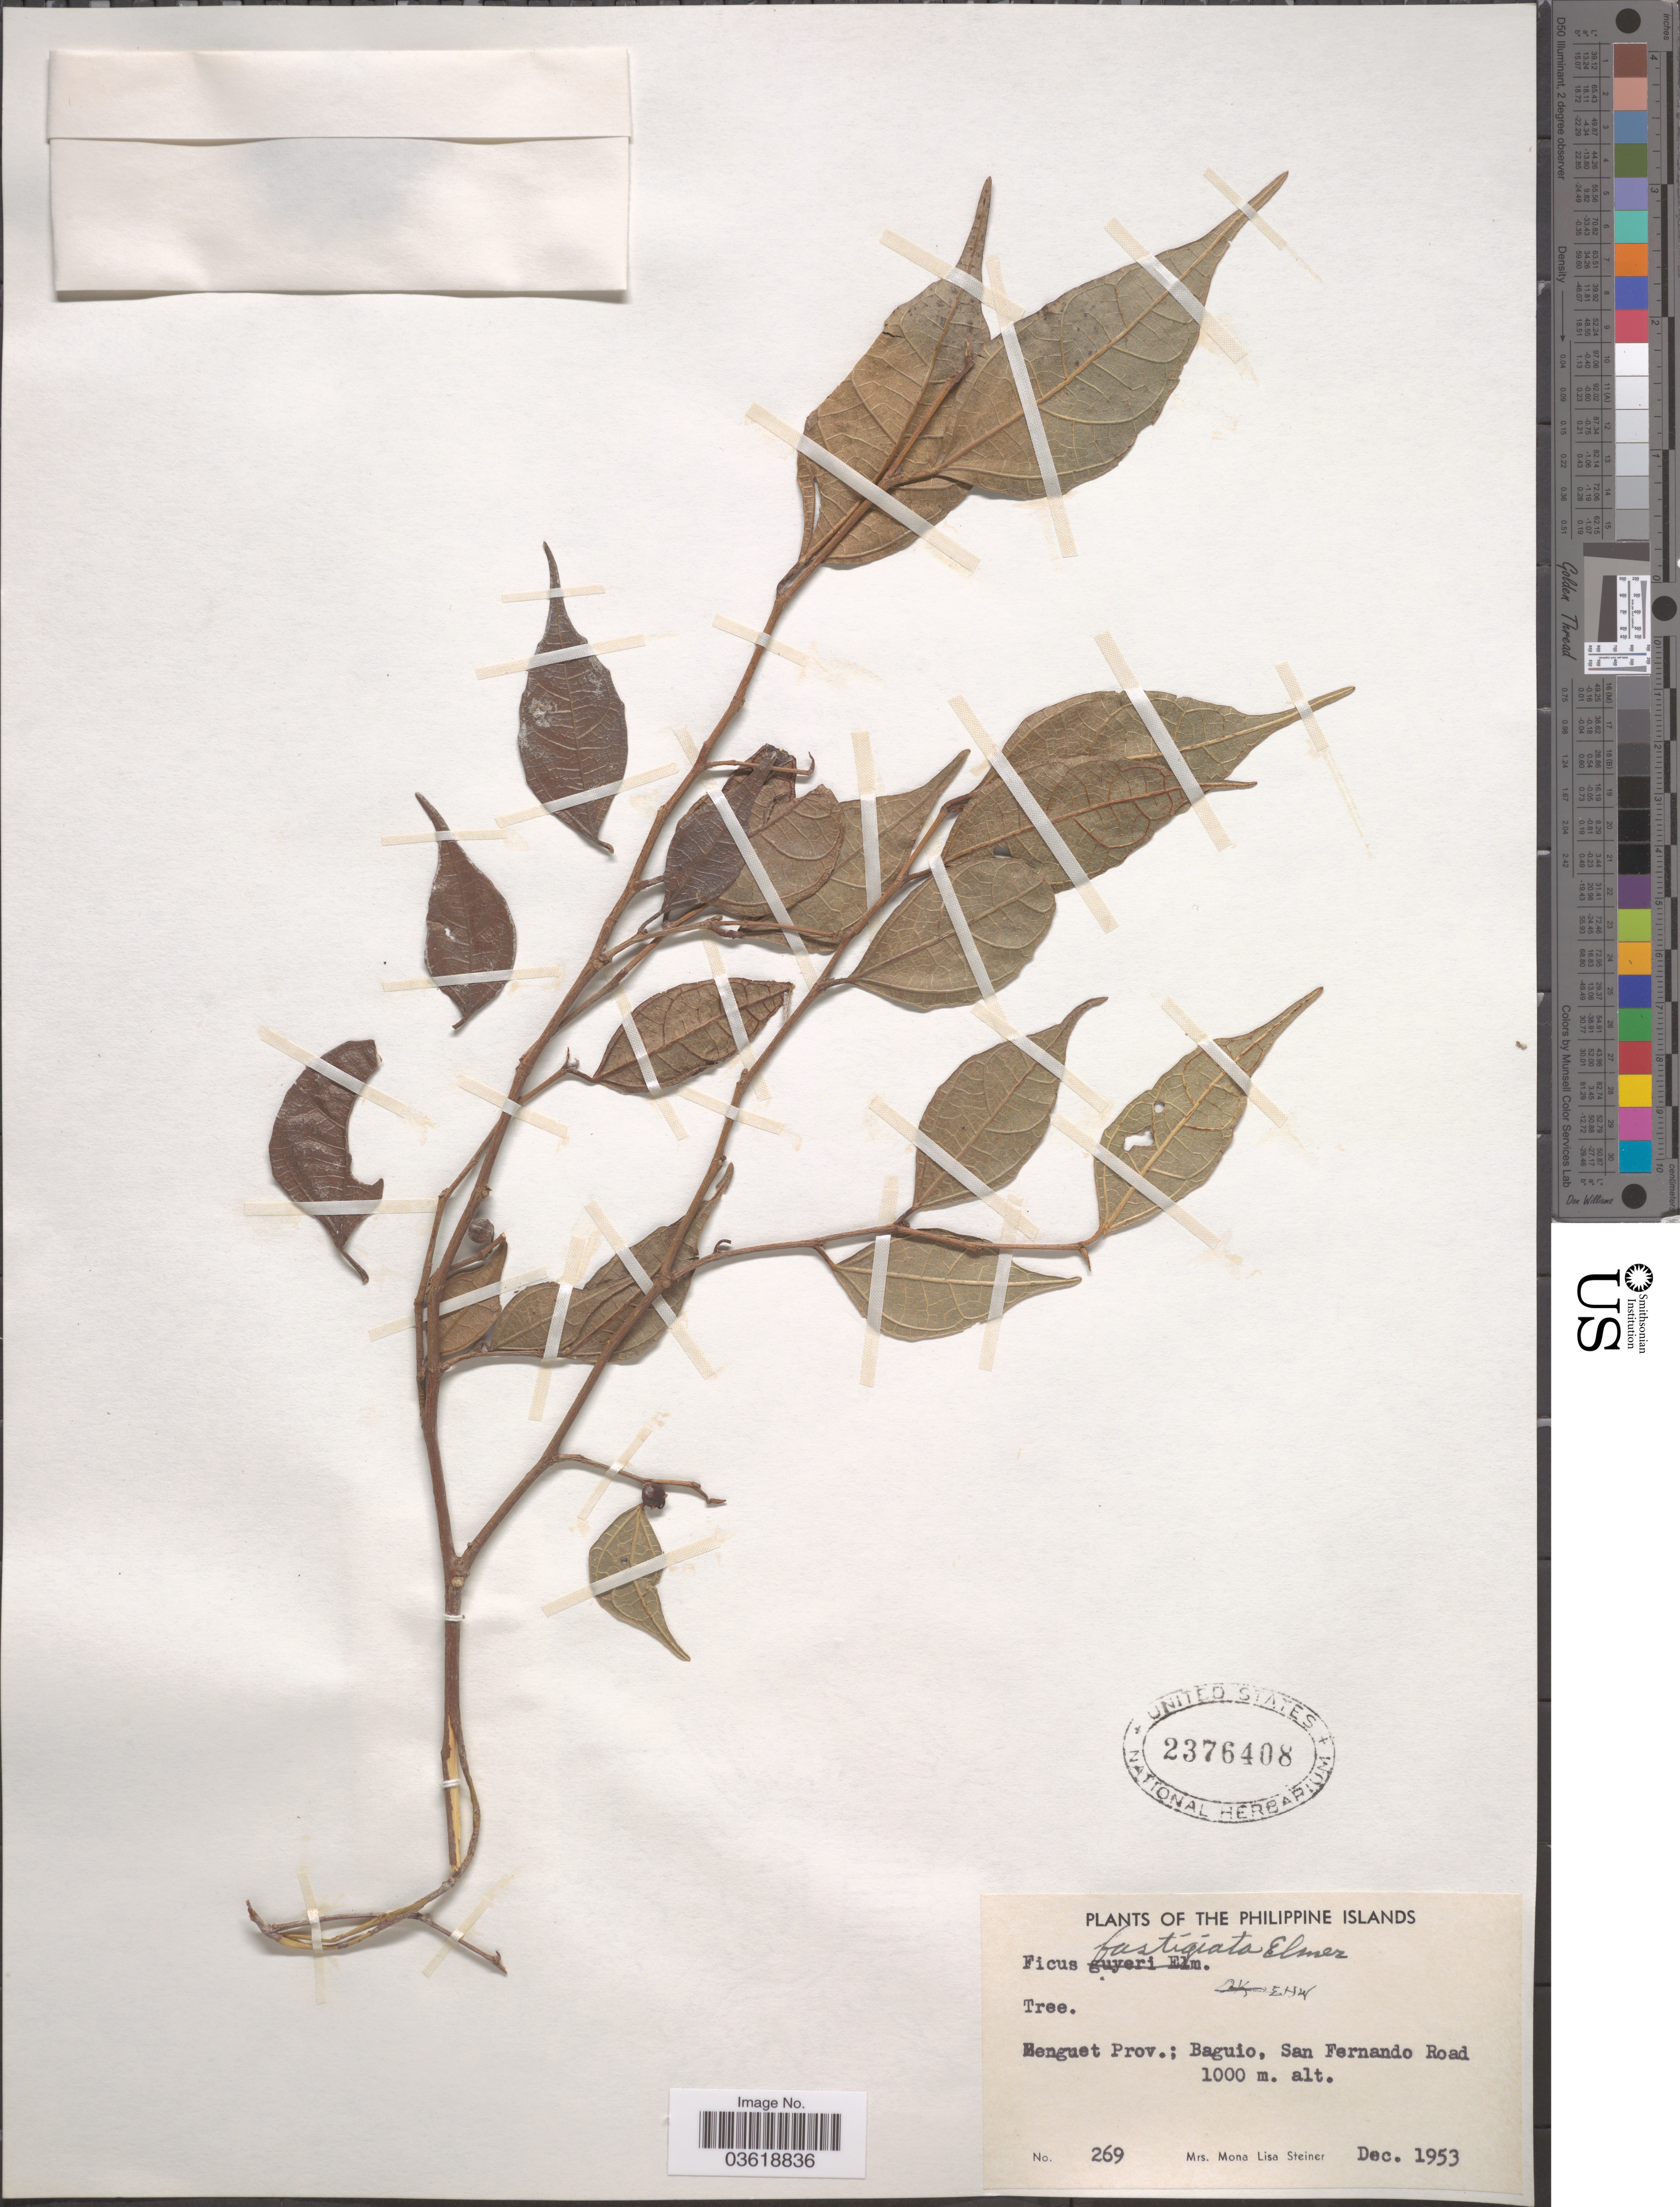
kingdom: Plantae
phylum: Tracheophyta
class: Magnoliopsida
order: Rosales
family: Moraceae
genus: Ficus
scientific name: Ficus fastigiata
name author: Elmer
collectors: M. Steiner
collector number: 269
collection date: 1953-12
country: Philippines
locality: !enguet Prov.; Baguio, San Fernando Road.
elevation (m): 1000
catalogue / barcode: US 2376408